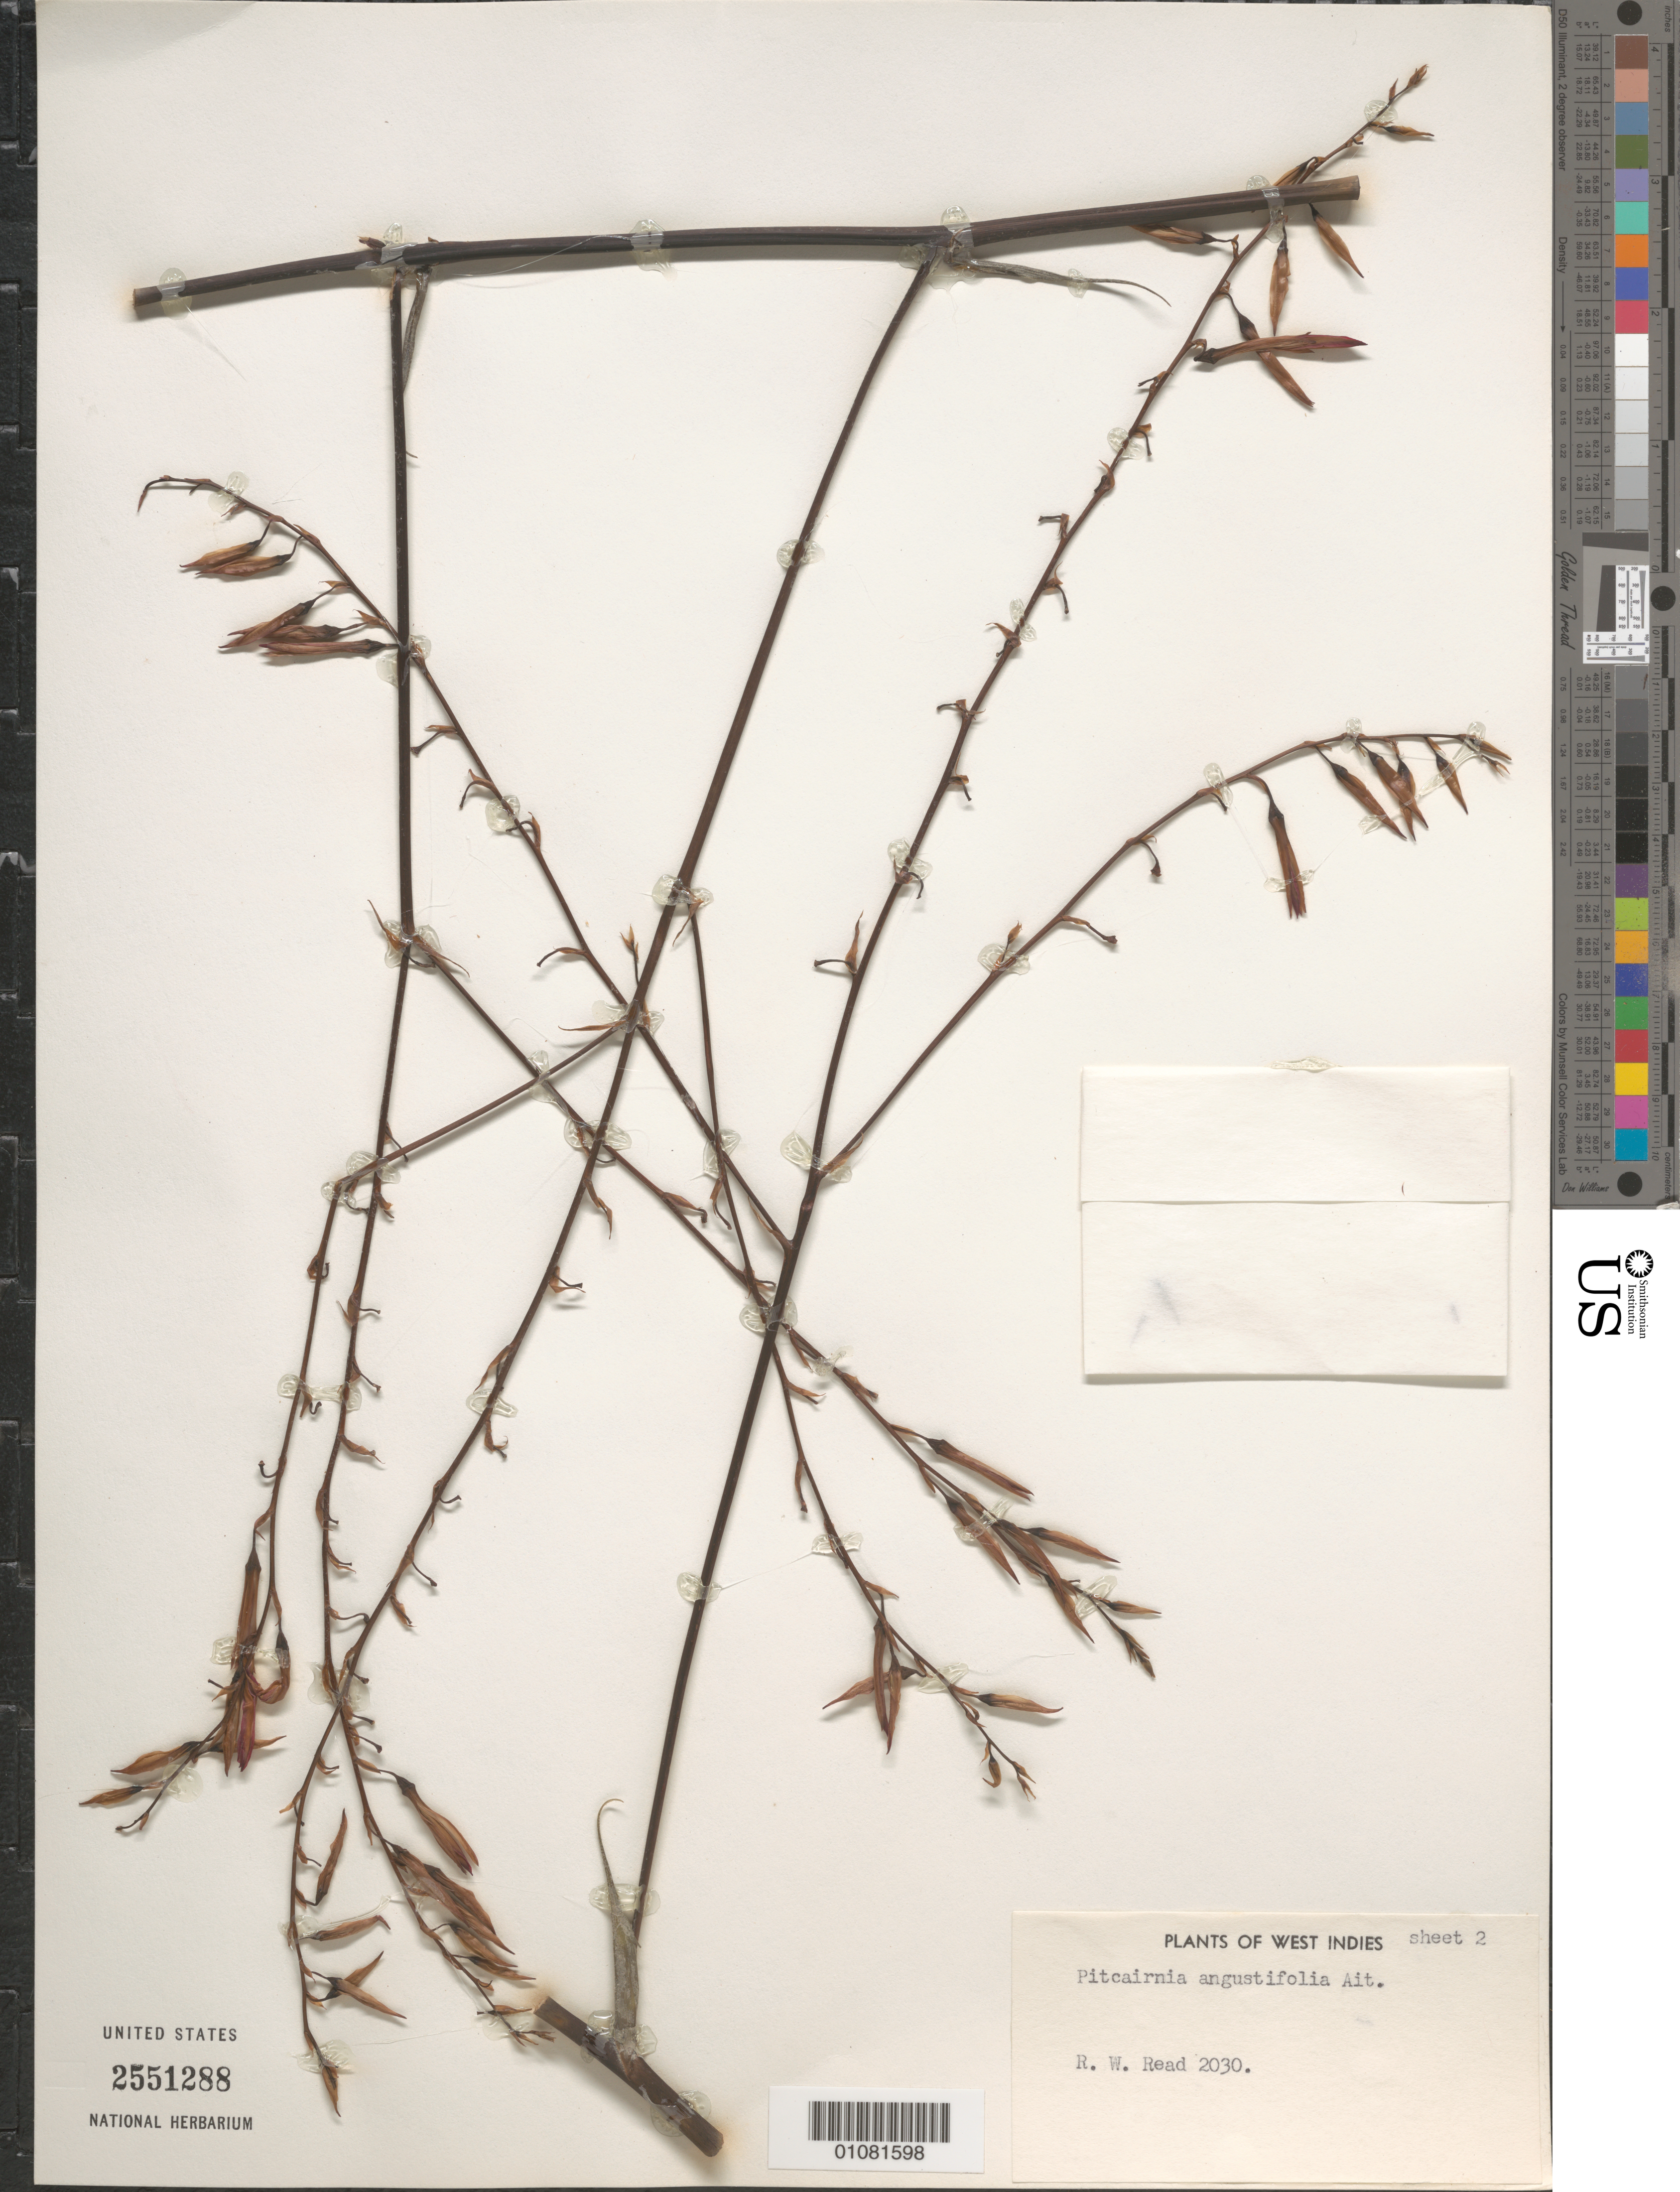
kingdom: Plantae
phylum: Tracheophyta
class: Liliopsida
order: Poales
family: Bromeliaceae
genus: Pitcairnia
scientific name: Pitcairnia angustifolia var. angustifolia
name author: Sol. ex Aiton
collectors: R. W. Read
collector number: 2030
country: Dominica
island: Dominica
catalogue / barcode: US 2551288